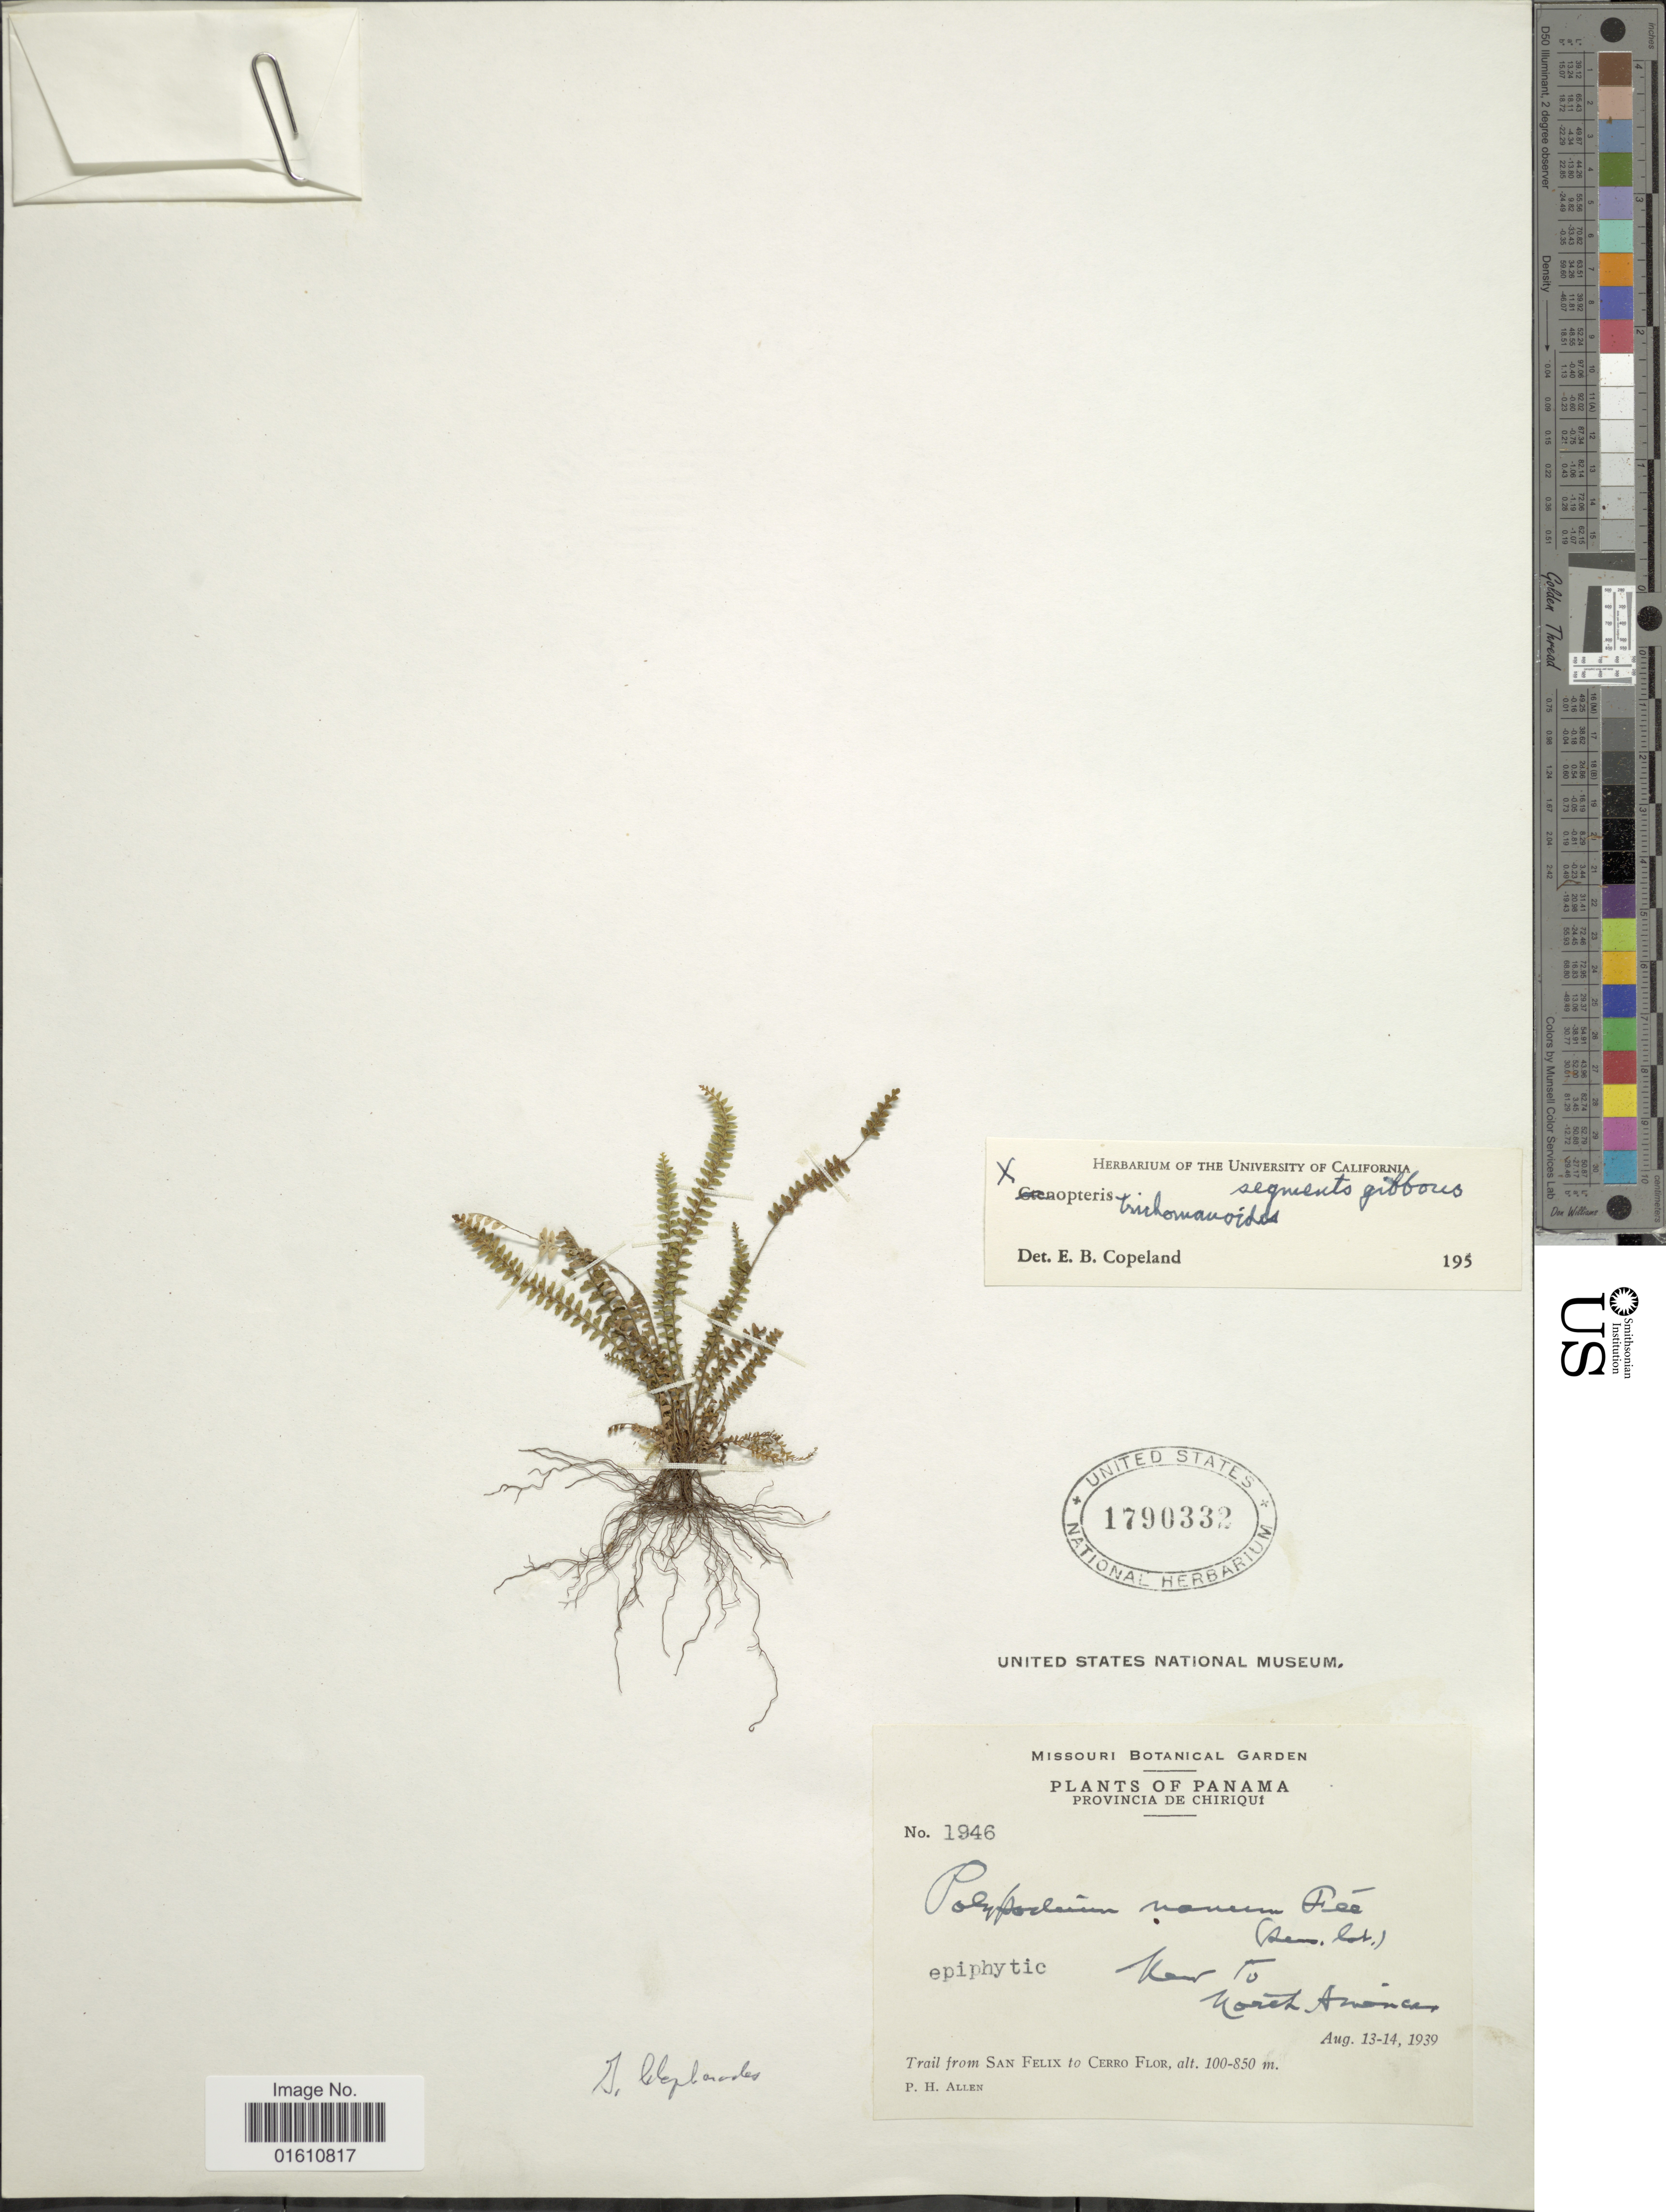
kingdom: Plantae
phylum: Tracheophyta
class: Polypodiopsida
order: Polypodiales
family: Polypodiaceae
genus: Moranopteris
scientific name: Moranopteris taenifolia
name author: (Jenman) R. Y. Hirai & J. Prado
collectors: P. H. Allen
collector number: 1946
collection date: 1939-08-13/1939-08-14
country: Panama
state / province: Chiriqui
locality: Provincia de Chiriqui, near to North America, trail from San Felix to Cerro Flor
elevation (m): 100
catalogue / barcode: US 1790332